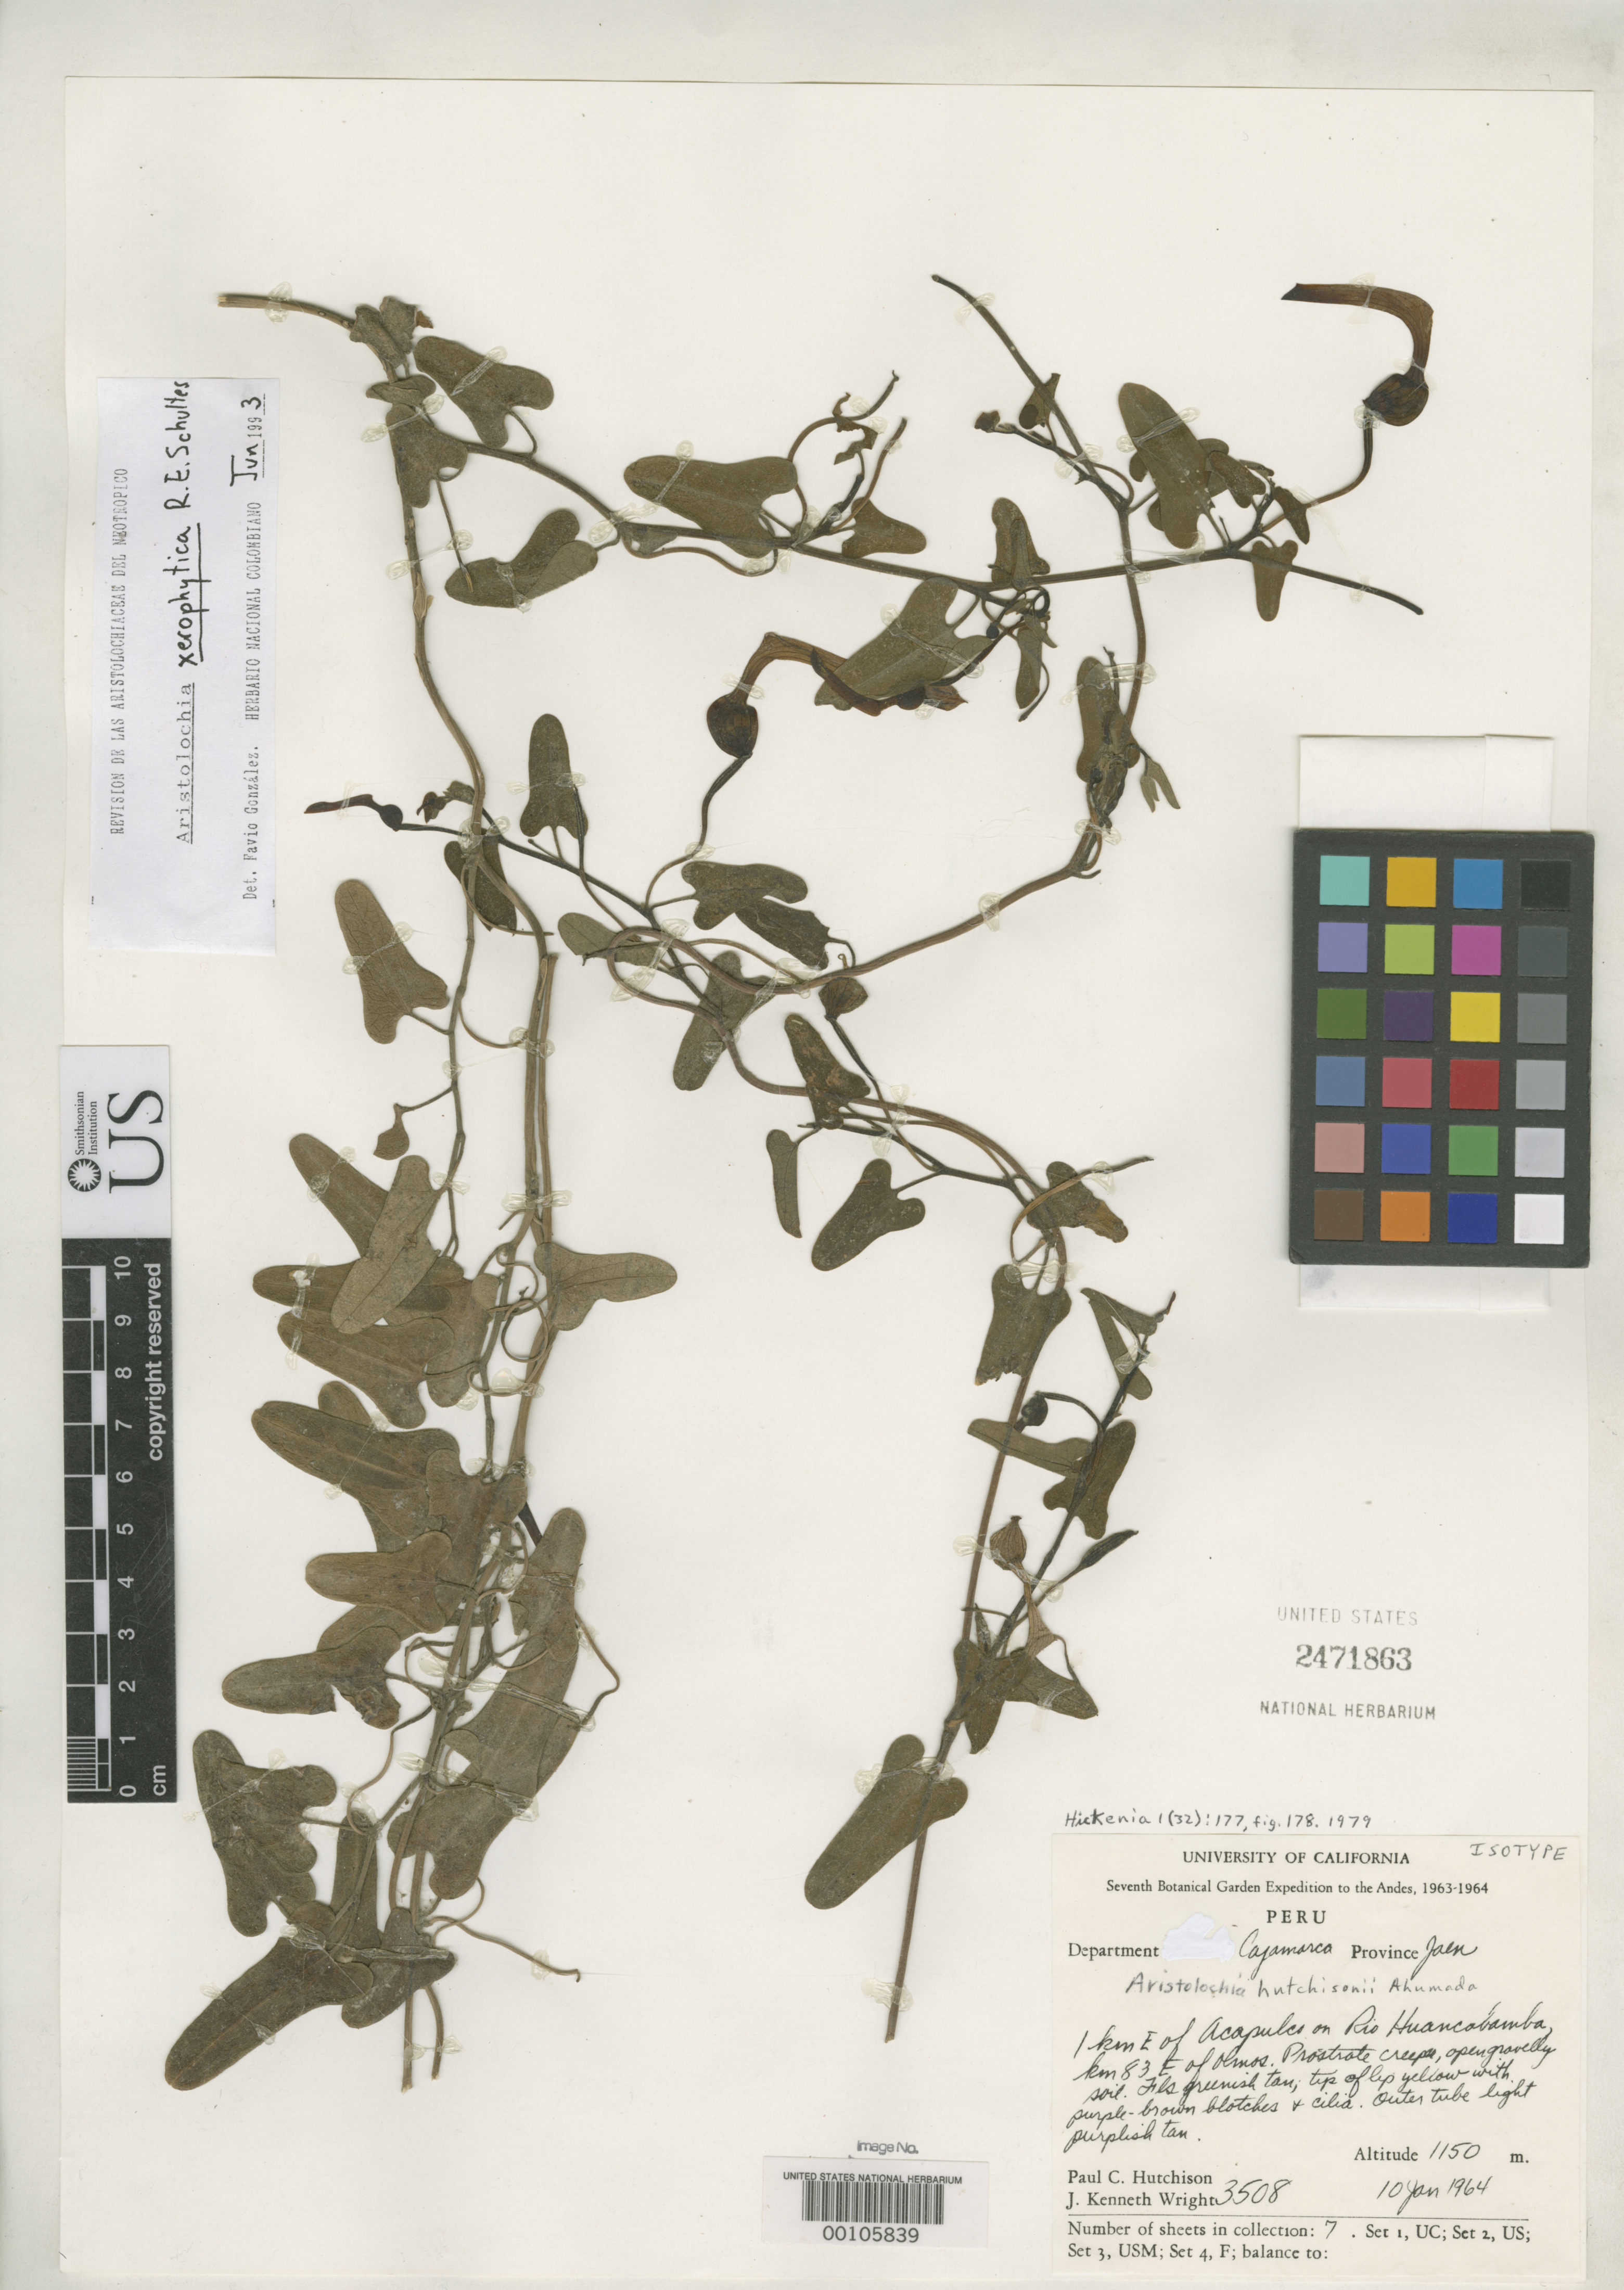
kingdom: Plantae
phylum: Tracheophyta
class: Magnoliopsida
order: Piperales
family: Aristolochiaceae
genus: Aristolochia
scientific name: Aristolochia hutchisonii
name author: Ahumada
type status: Isotype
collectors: P. C. Hutchison & J. K. Wright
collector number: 3508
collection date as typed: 10 Jan 1964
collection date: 1964-01-10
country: Peru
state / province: Cajamarca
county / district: Jaén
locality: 1 km E of Acapulco on Río Huancobamba, km 83 E of Olmos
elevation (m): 1150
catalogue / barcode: US 2471863